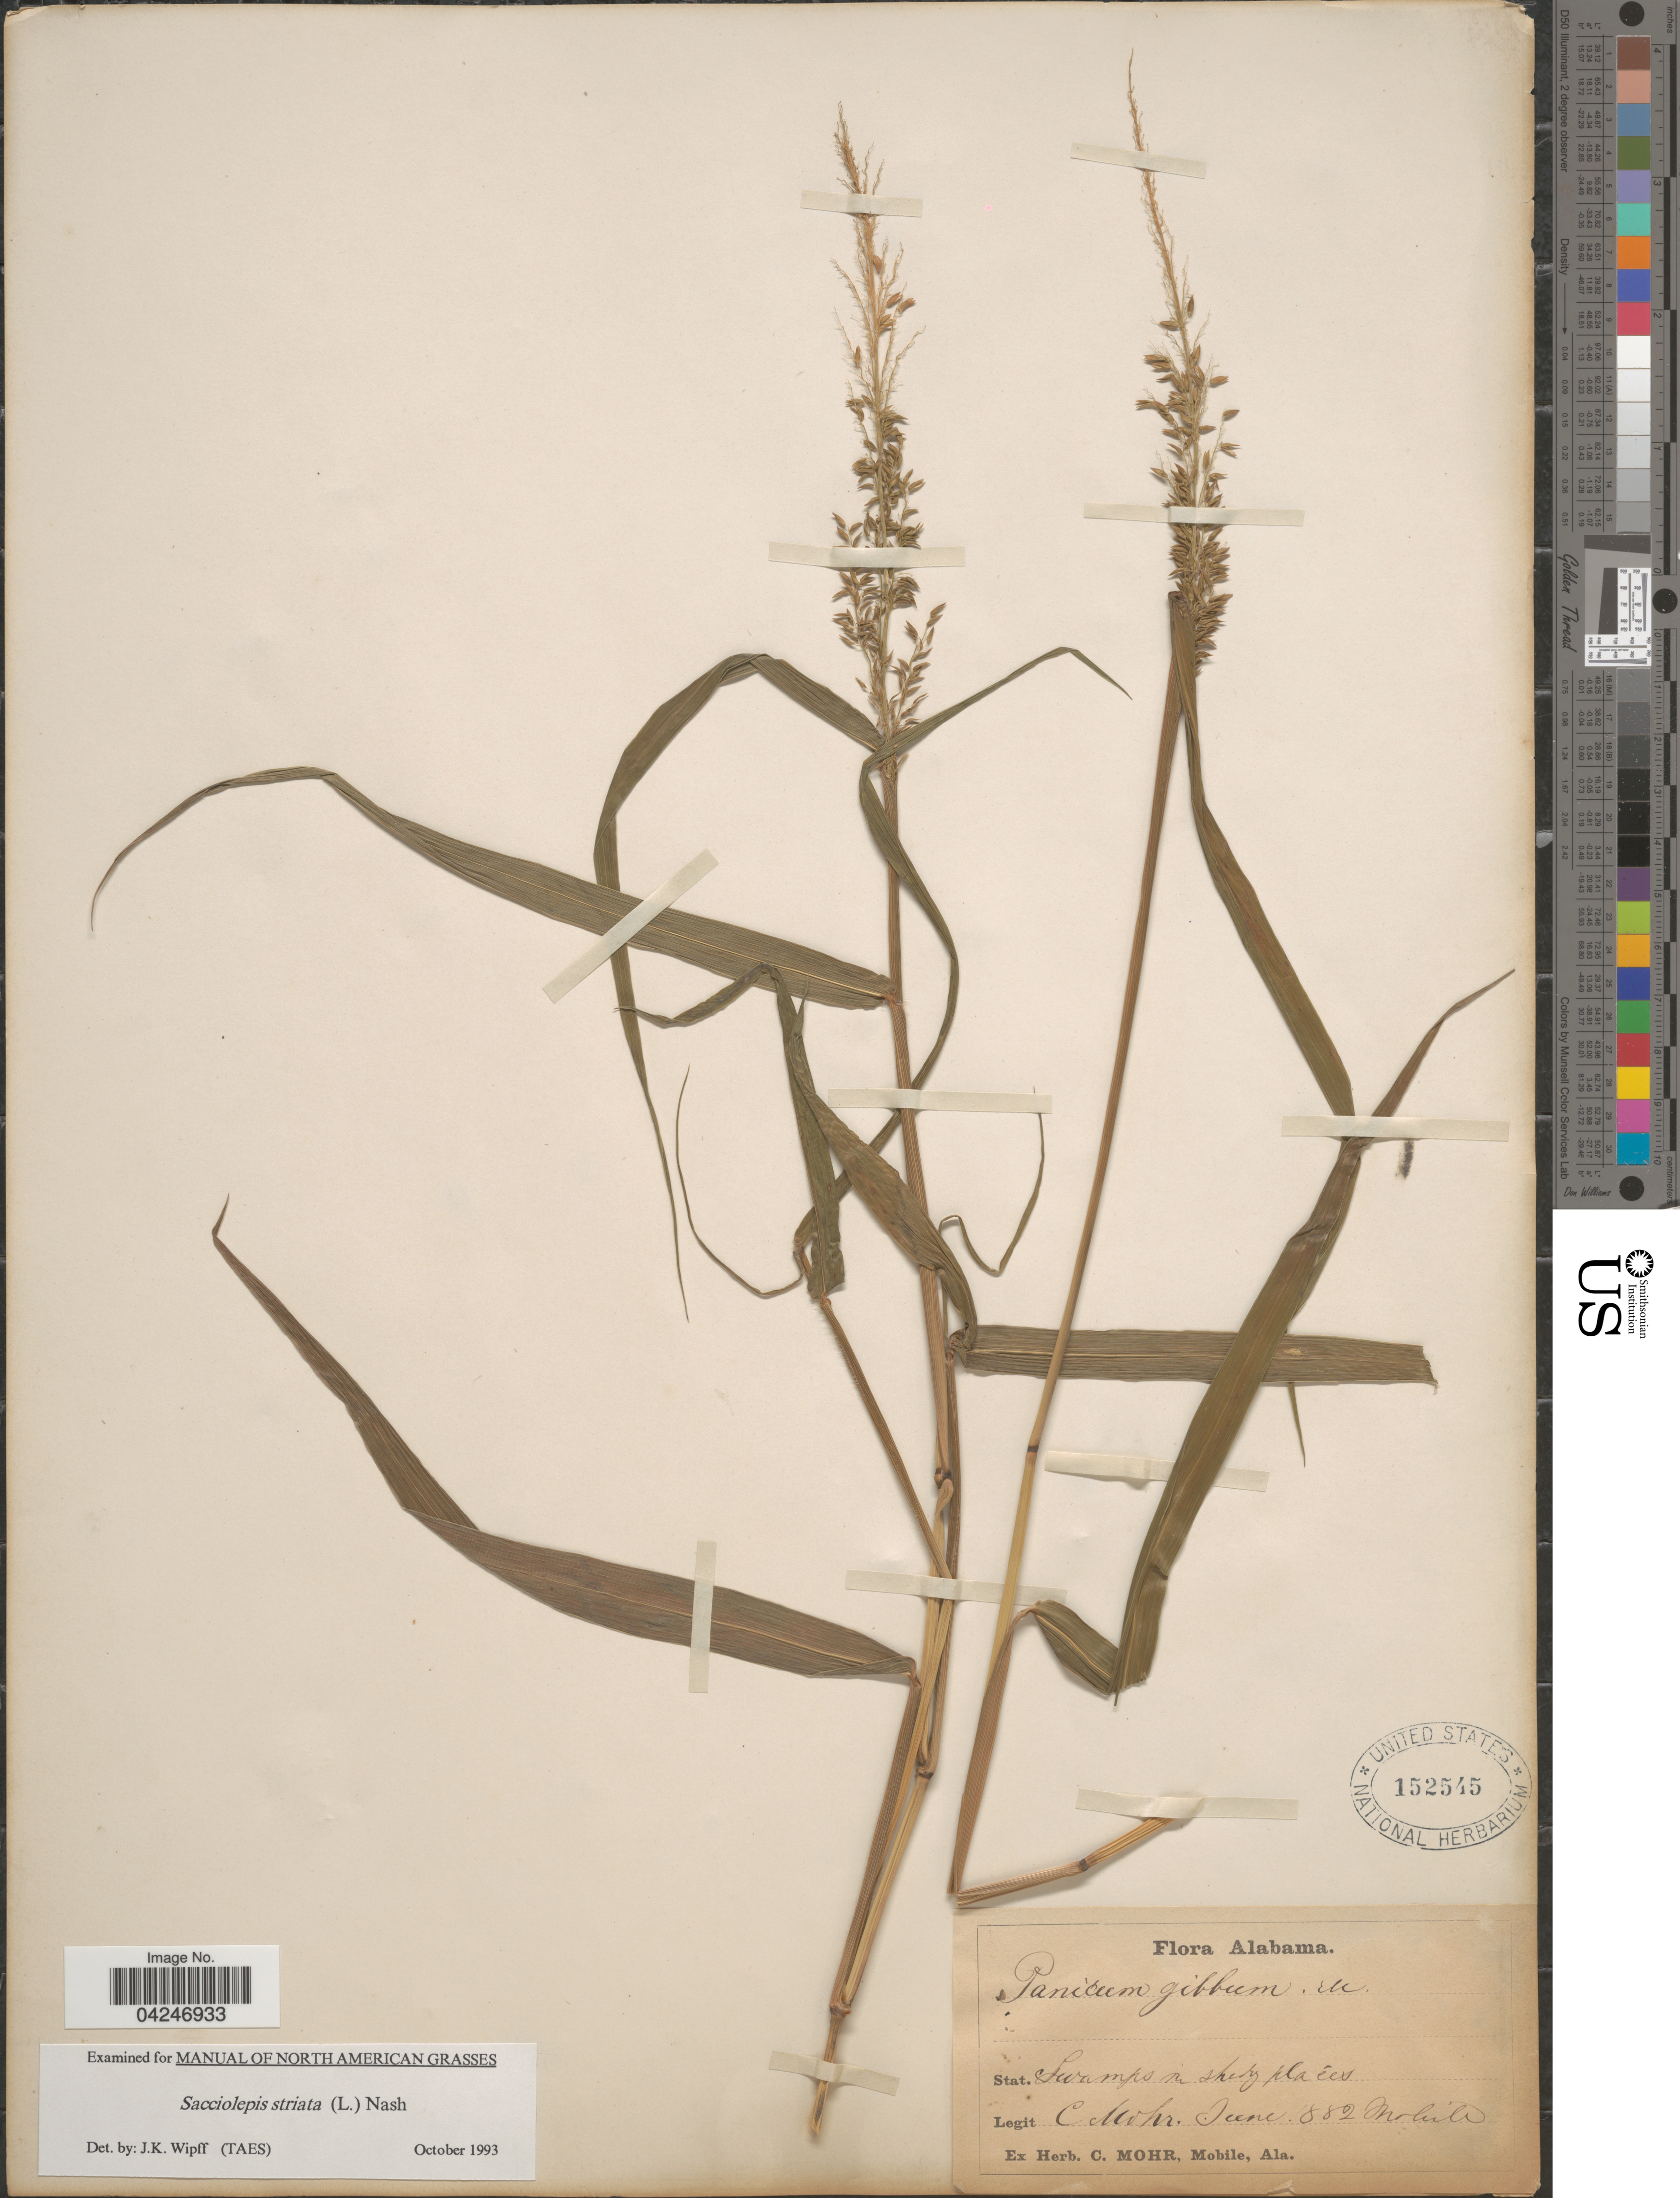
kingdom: Plantae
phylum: Tracheophyta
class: Liliopsida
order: Poales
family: Poaceae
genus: Sacciolepis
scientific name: Sacciolepis striata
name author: (L.) Nash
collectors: C. T. Mohr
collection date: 1882-06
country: United States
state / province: Alabama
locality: Mobile.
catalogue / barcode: US 152545